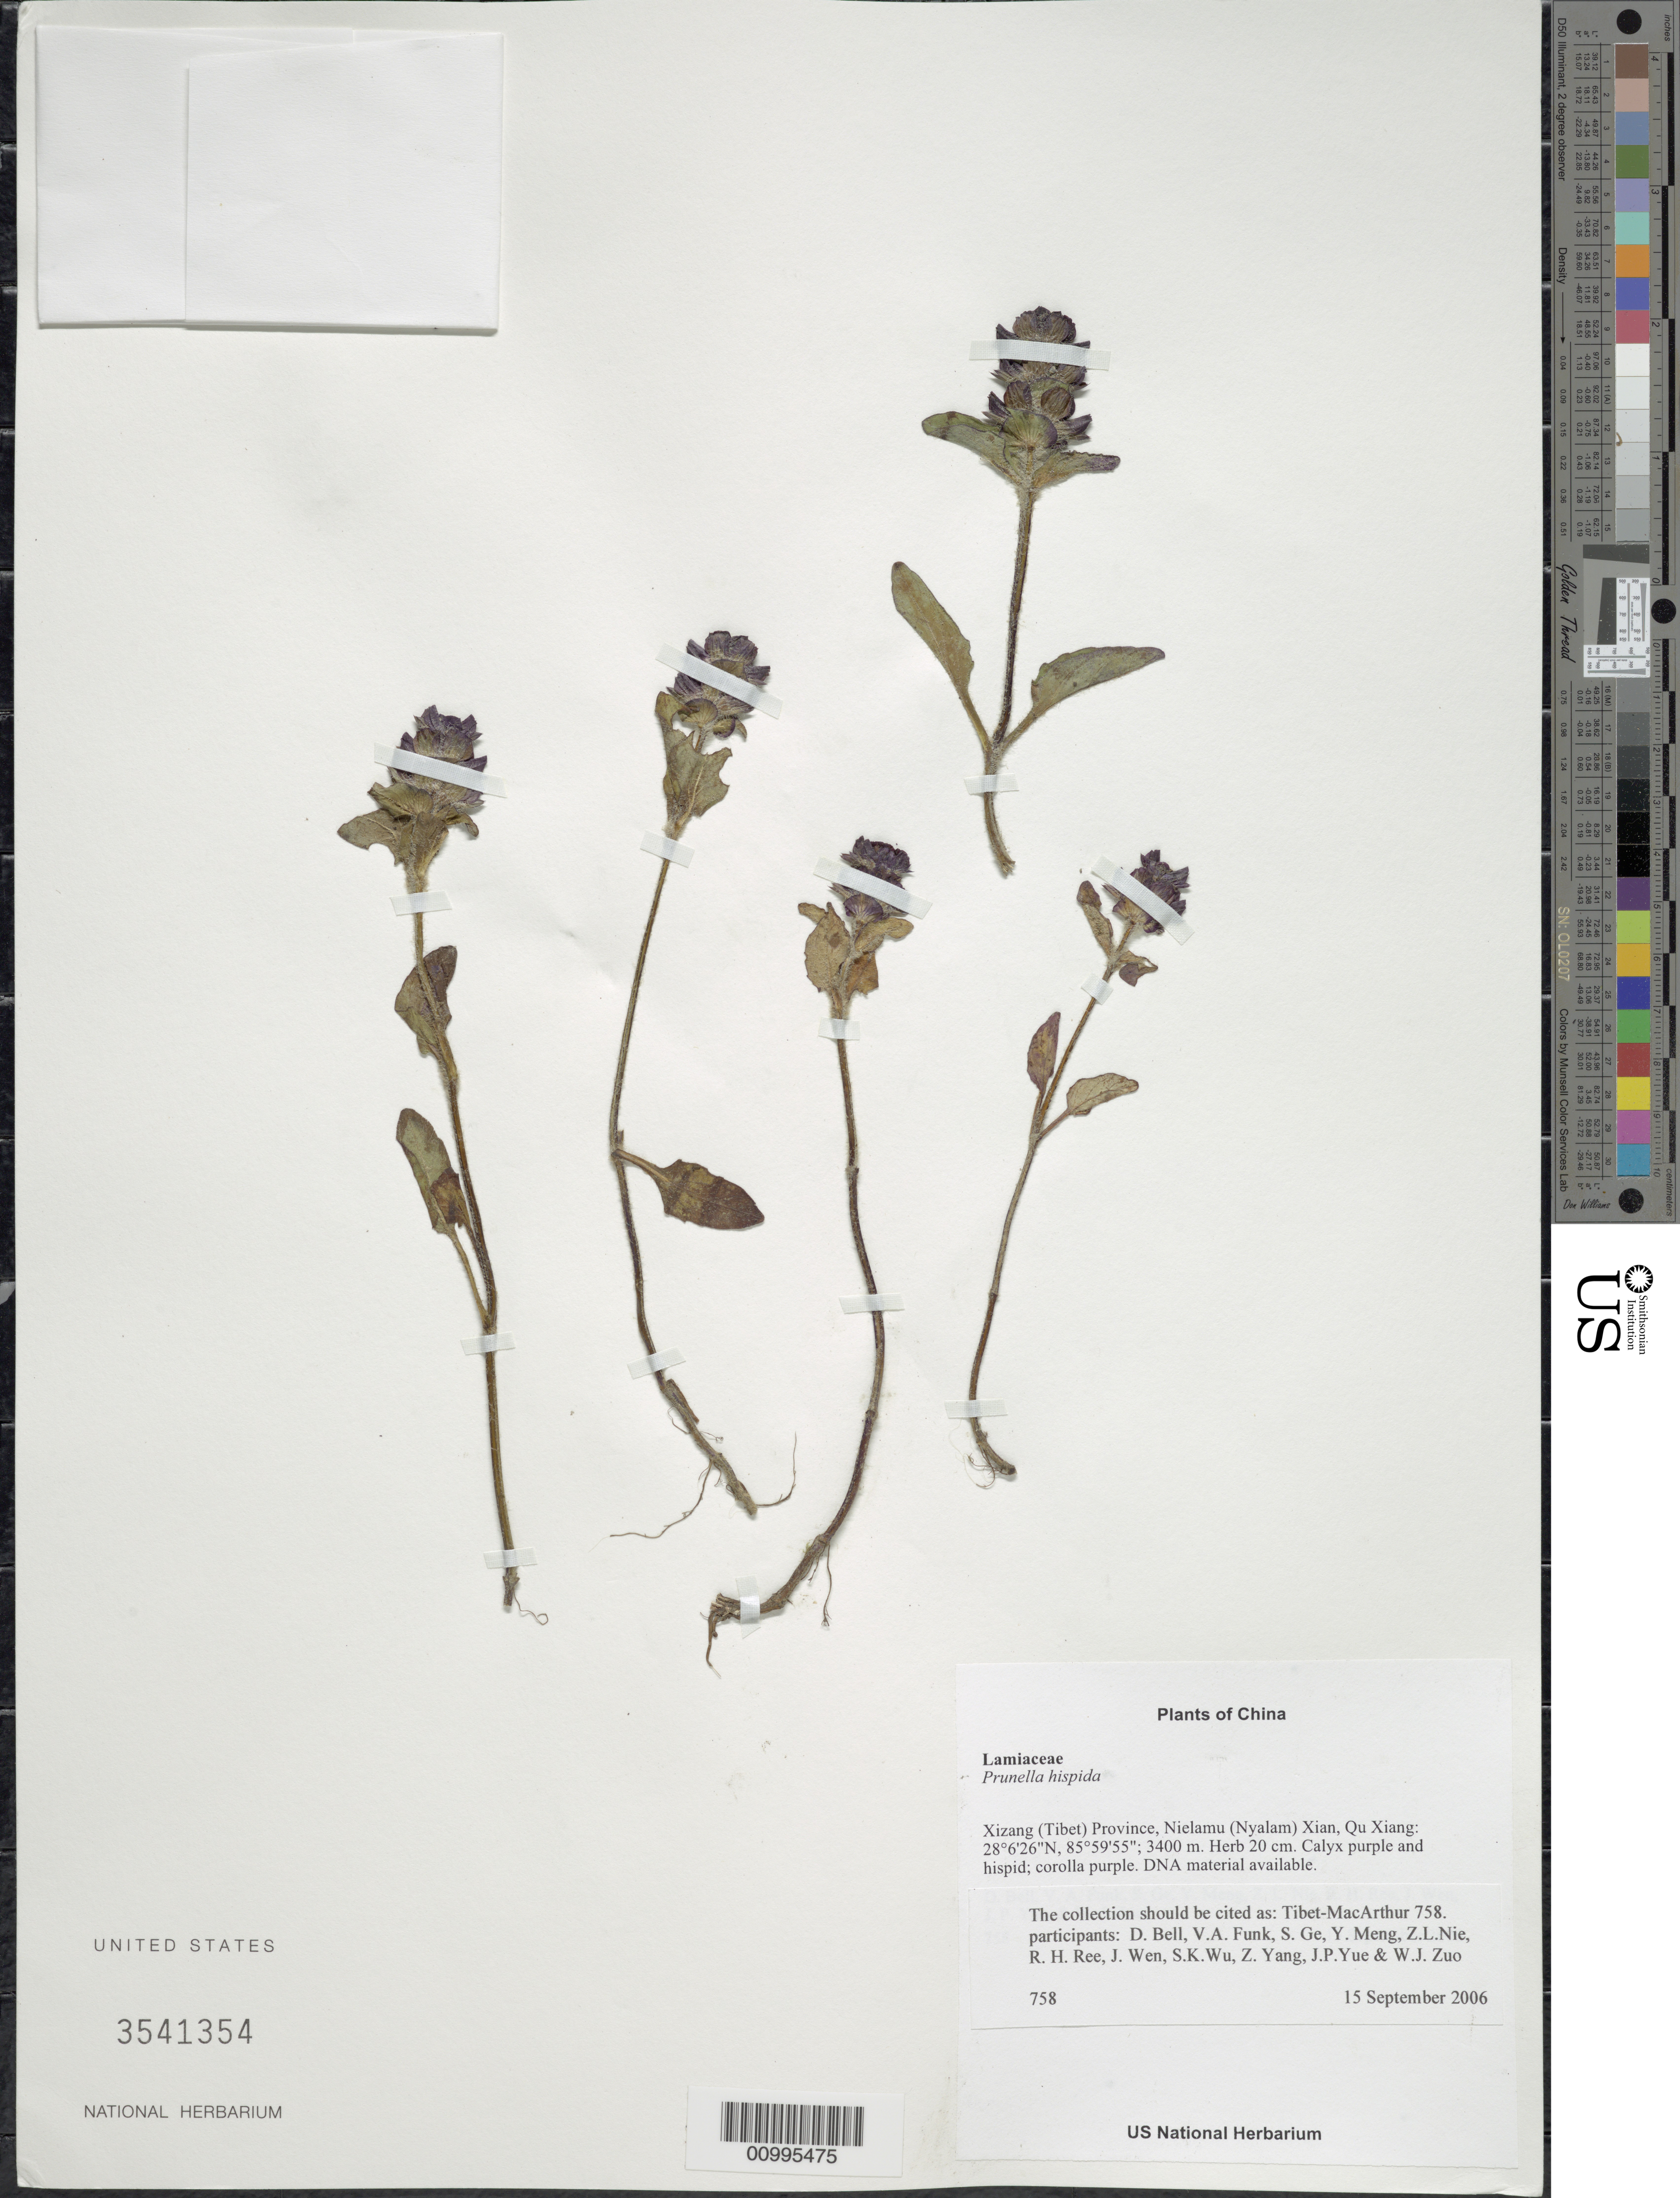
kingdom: Plantae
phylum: Tracheophyta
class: Magnoliopsida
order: Lamiales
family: Lamiaceae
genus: Prunella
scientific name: Prunella hispida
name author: Benth.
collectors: Tibet-MacArthur, D. A. Bell, V. Funk, S. Ge, Y. Meng, Z. Nie, R. Ree, J. Wen, J. Yue & W. Zuo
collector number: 758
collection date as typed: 15 Sep 2006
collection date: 2006-09-15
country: China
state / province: Xizang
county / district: Nielamu (Nyalam) Xian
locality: Qu Xiang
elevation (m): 3400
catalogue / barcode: US 3541354